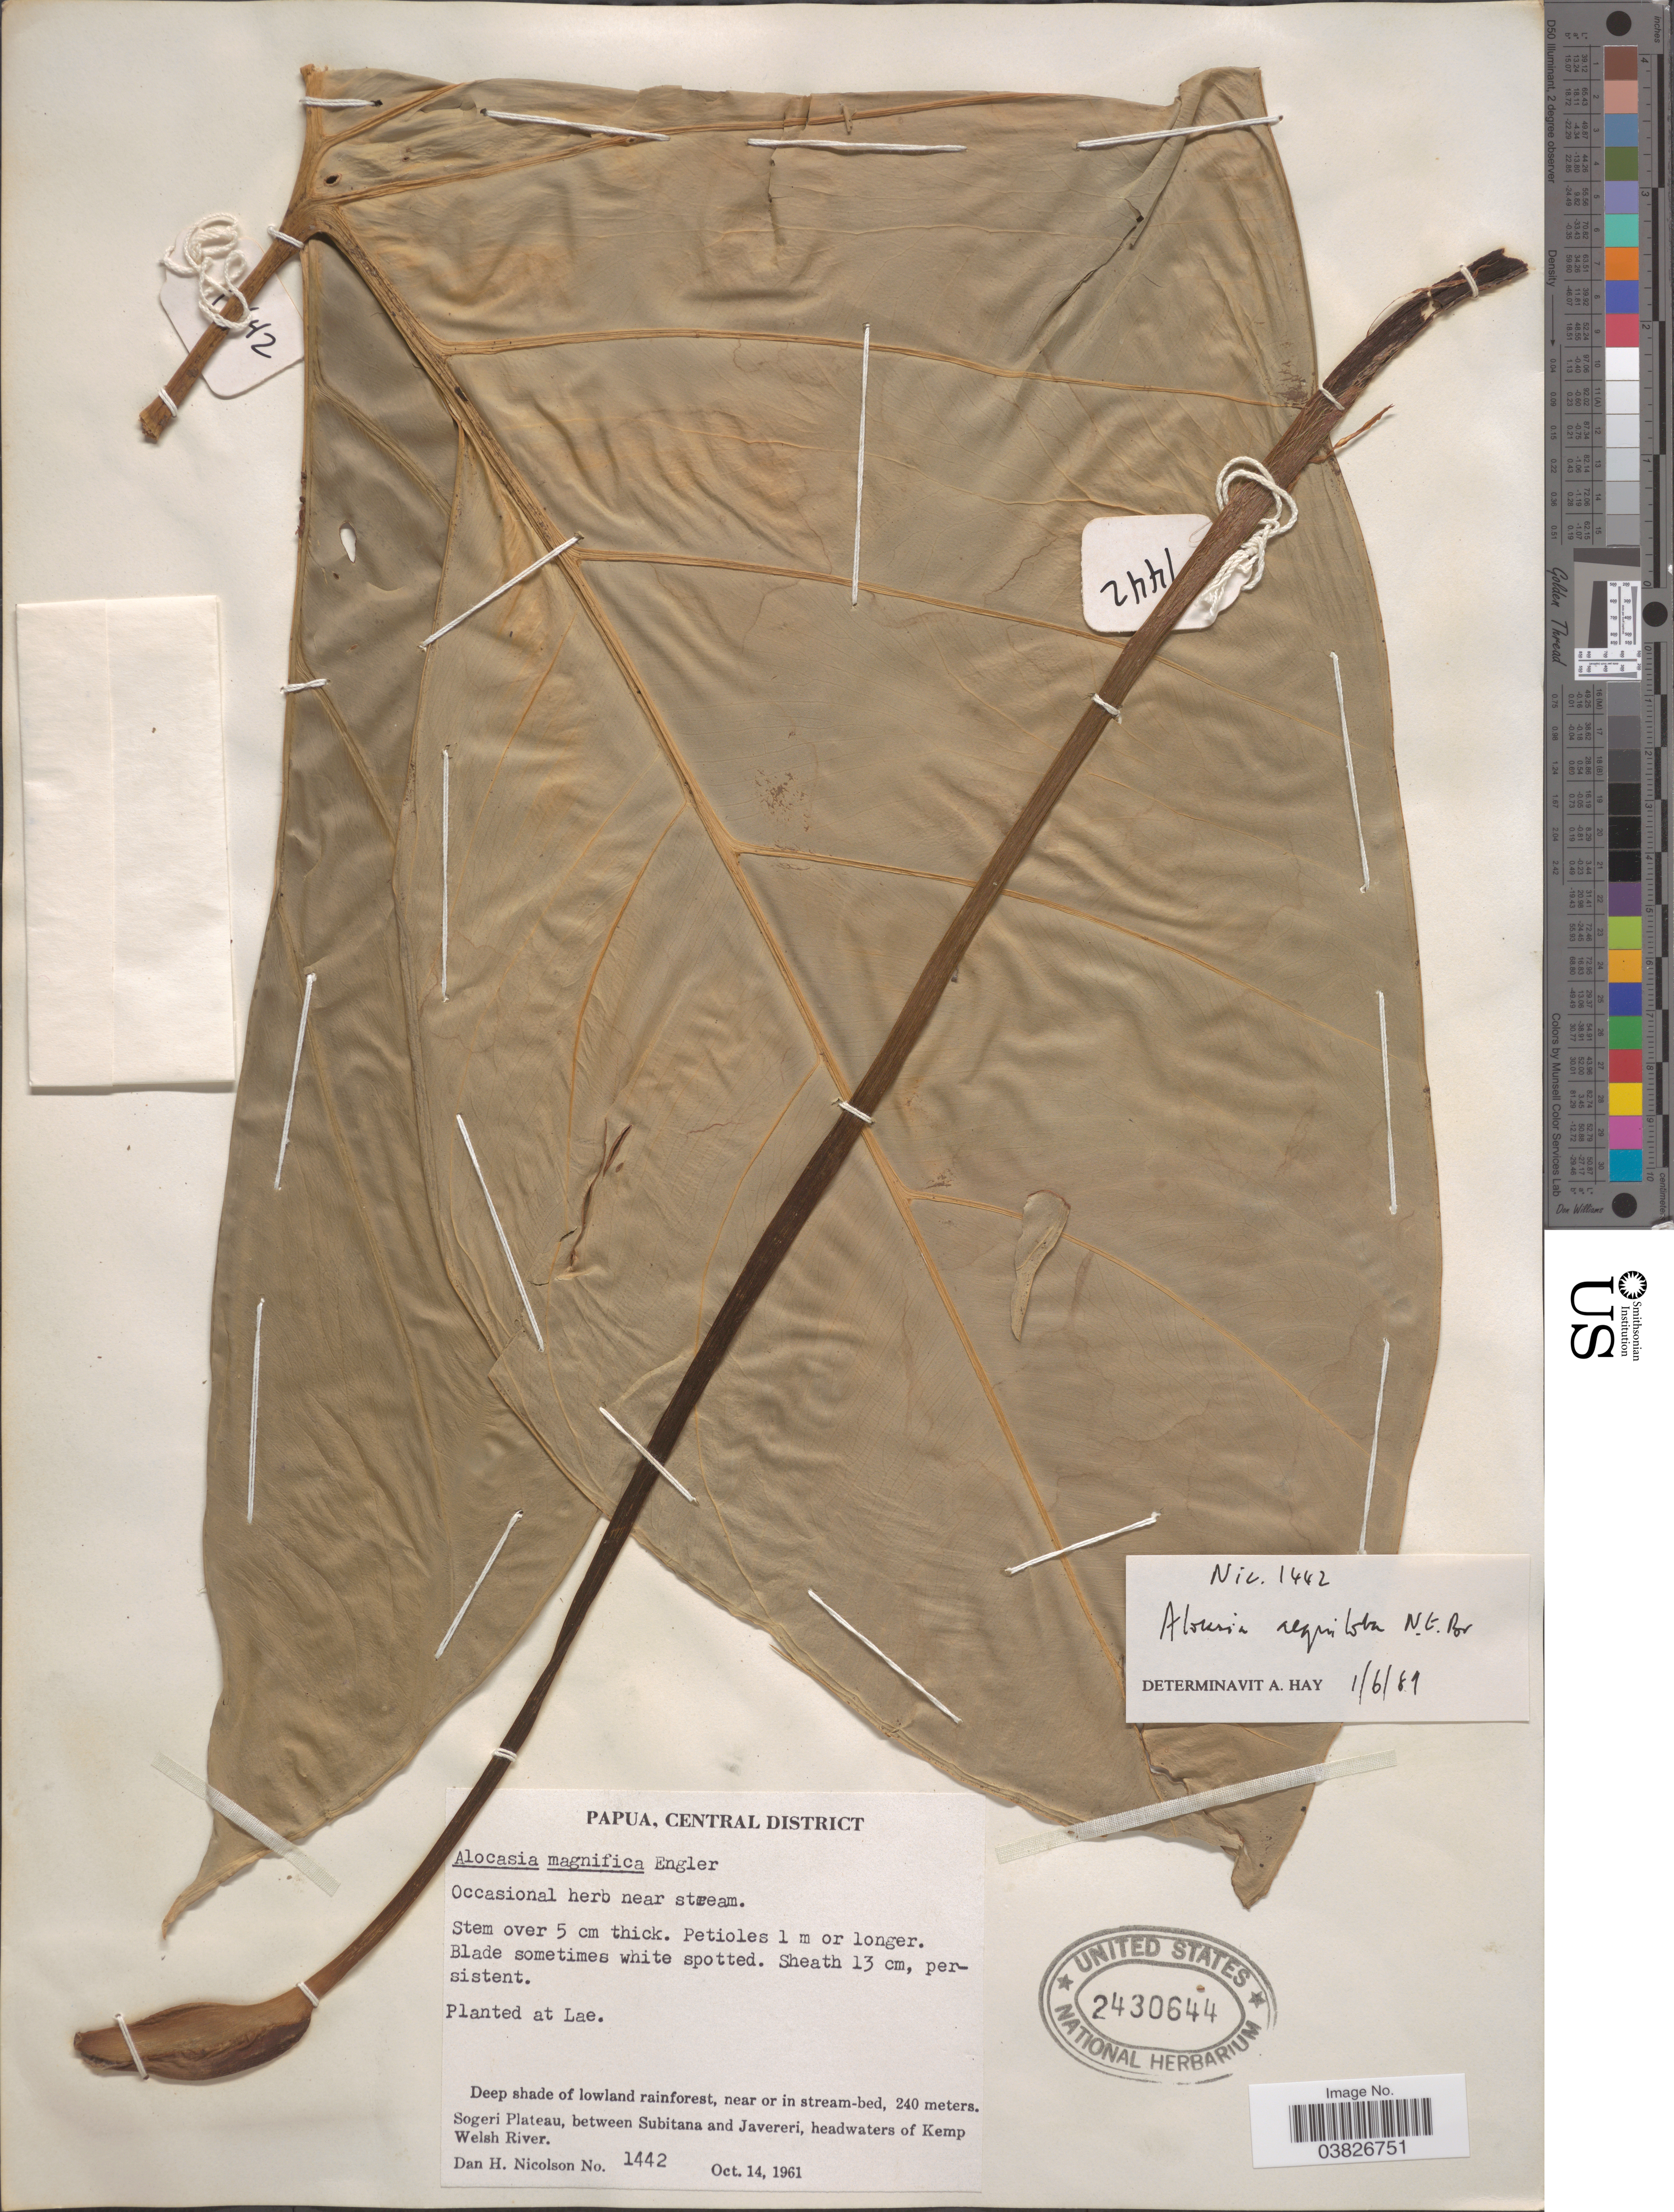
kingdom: Plantae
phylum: Tracheophyta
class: Liliopsida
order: Alismatales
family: Araceae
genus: Alocasia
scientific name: Alocasia aequiloba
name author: N.E. Br.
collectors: D. H. Nicolson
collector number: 1442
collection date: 1961-10-14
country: Papua New Guinea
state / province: Central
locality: Papua, Central District. Planted at Lae. Sogeri Plateau, between Subitana and Javereri, headwaters of Kemp Welsh River.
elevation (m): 240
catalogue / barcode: US 2430644